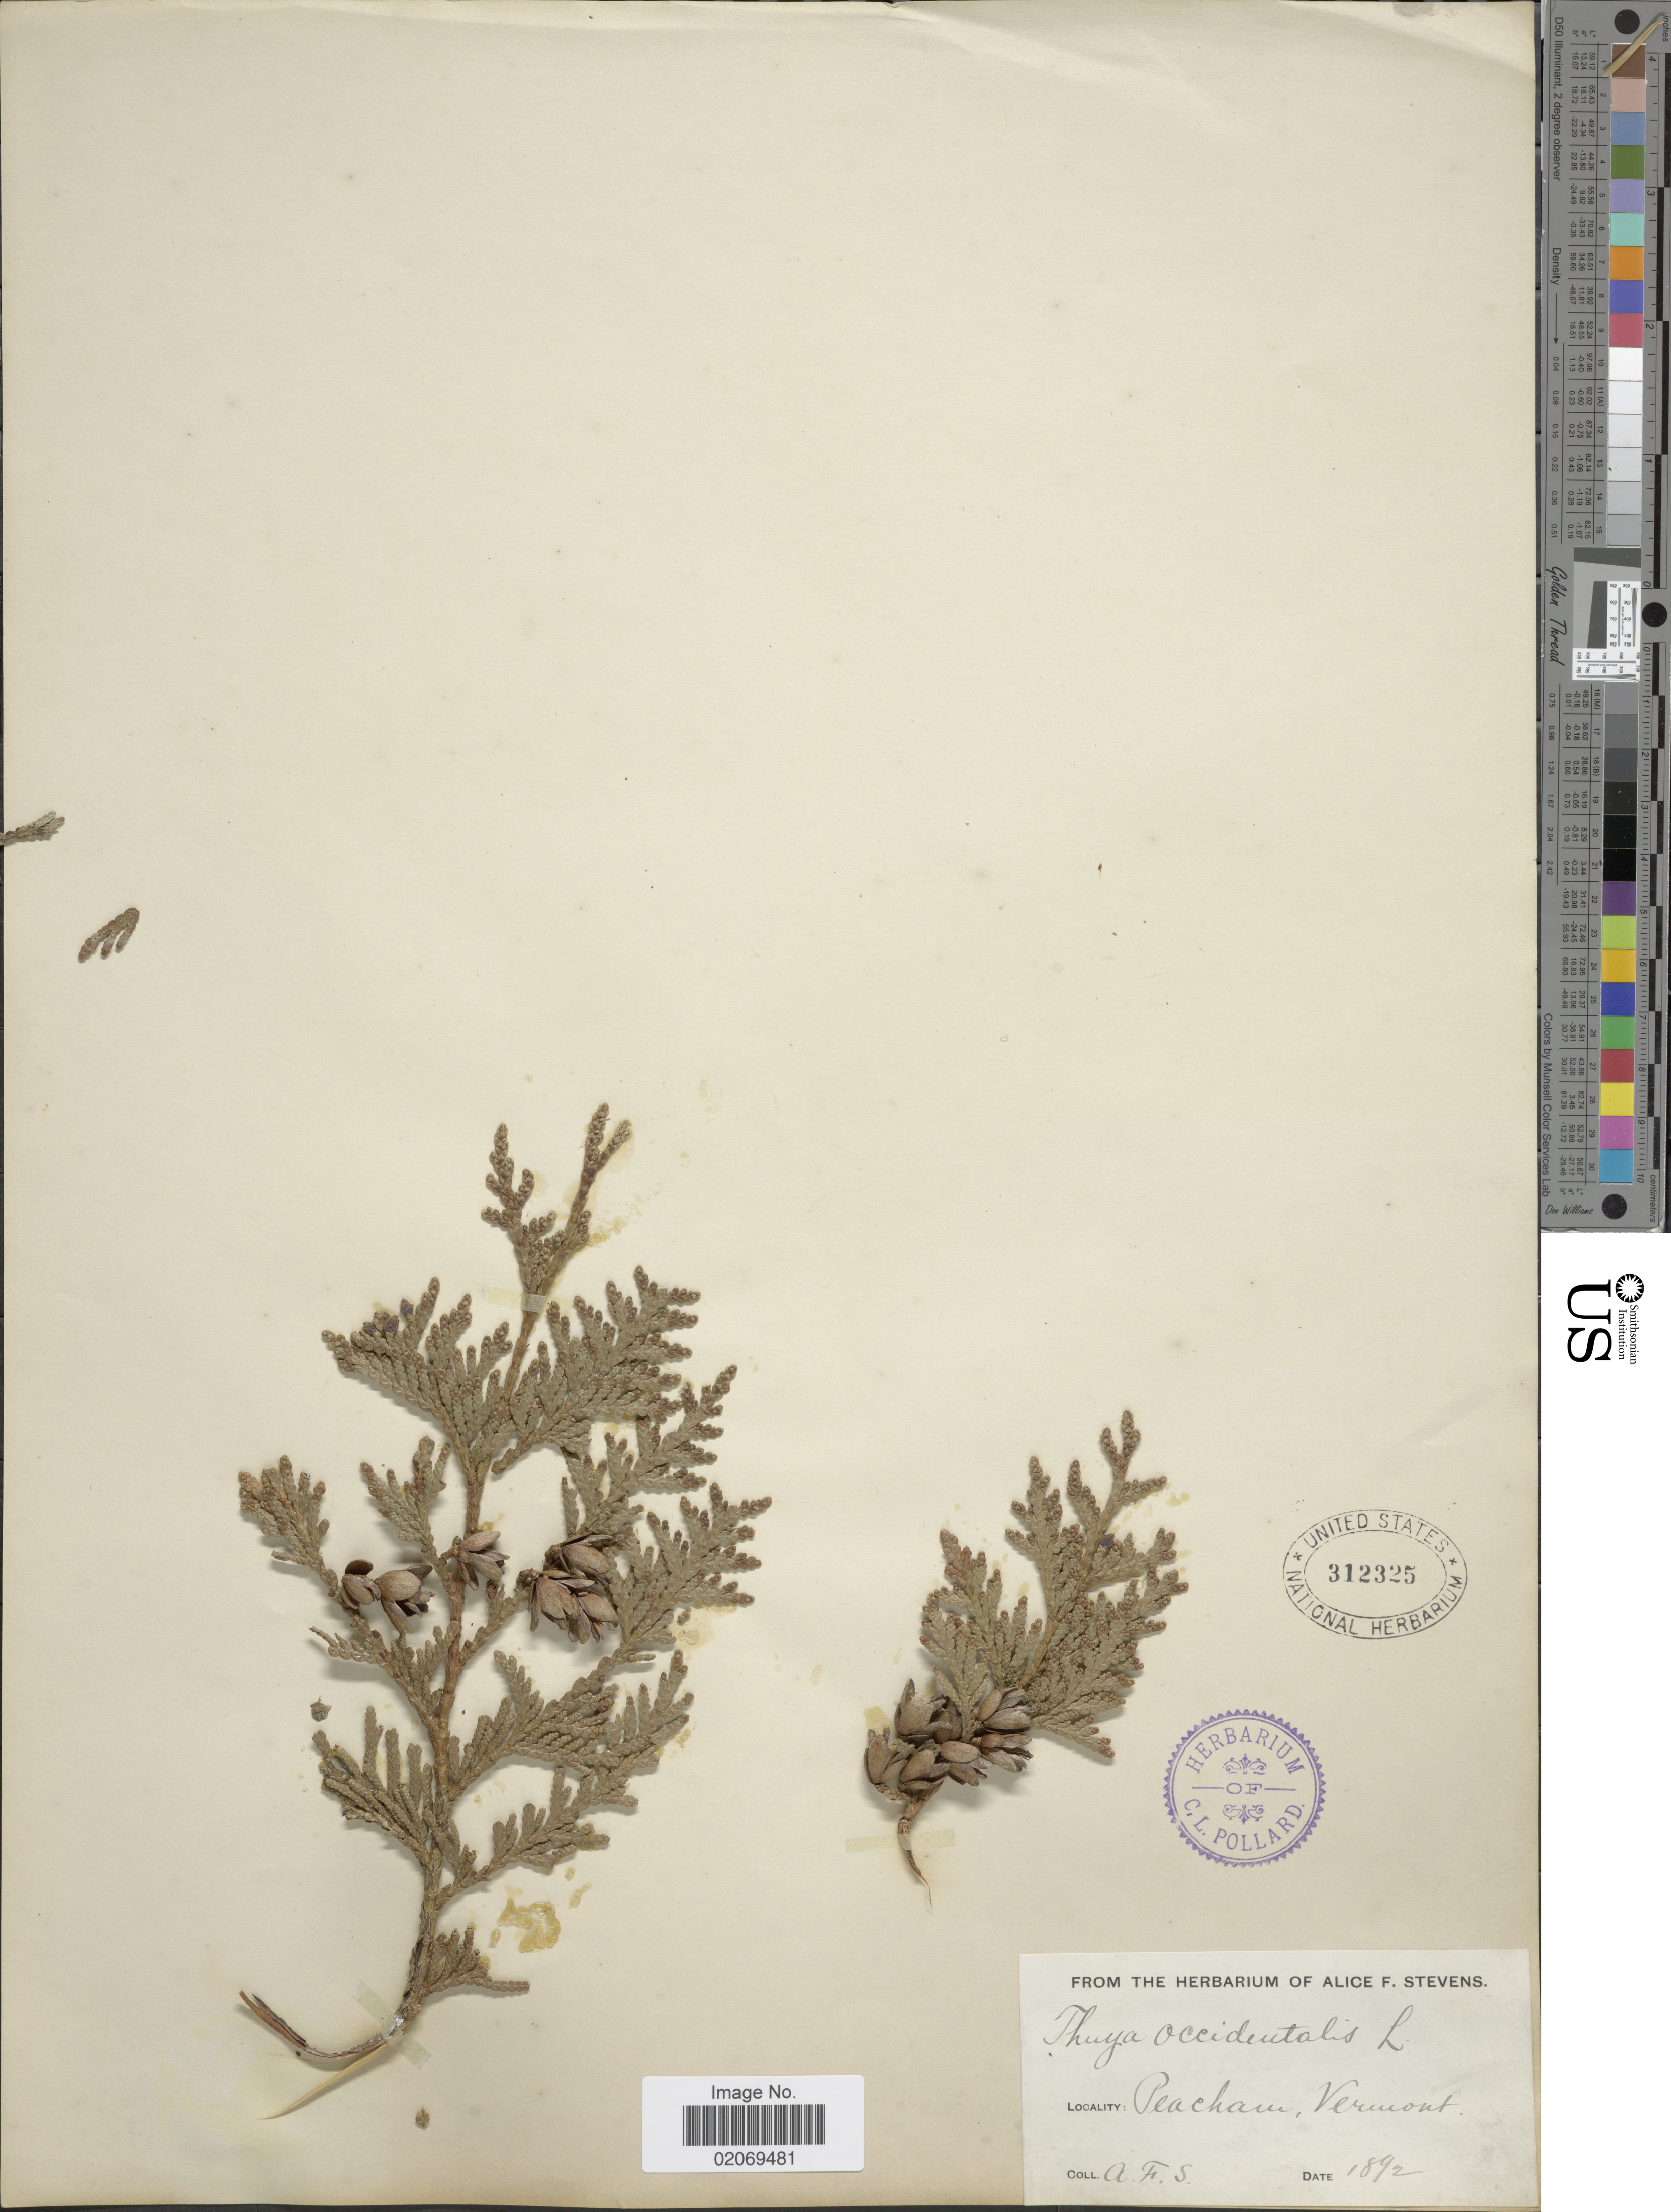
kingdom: Plantae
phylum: Tracheophyta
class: Pinopsida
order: Pinales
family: Cupressaceae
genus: Thuja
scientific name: Thuja occidentalis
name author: L.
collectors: A. Stevens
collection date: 1892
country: United States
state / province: Vermont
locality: Epacham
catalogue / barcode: US 312325